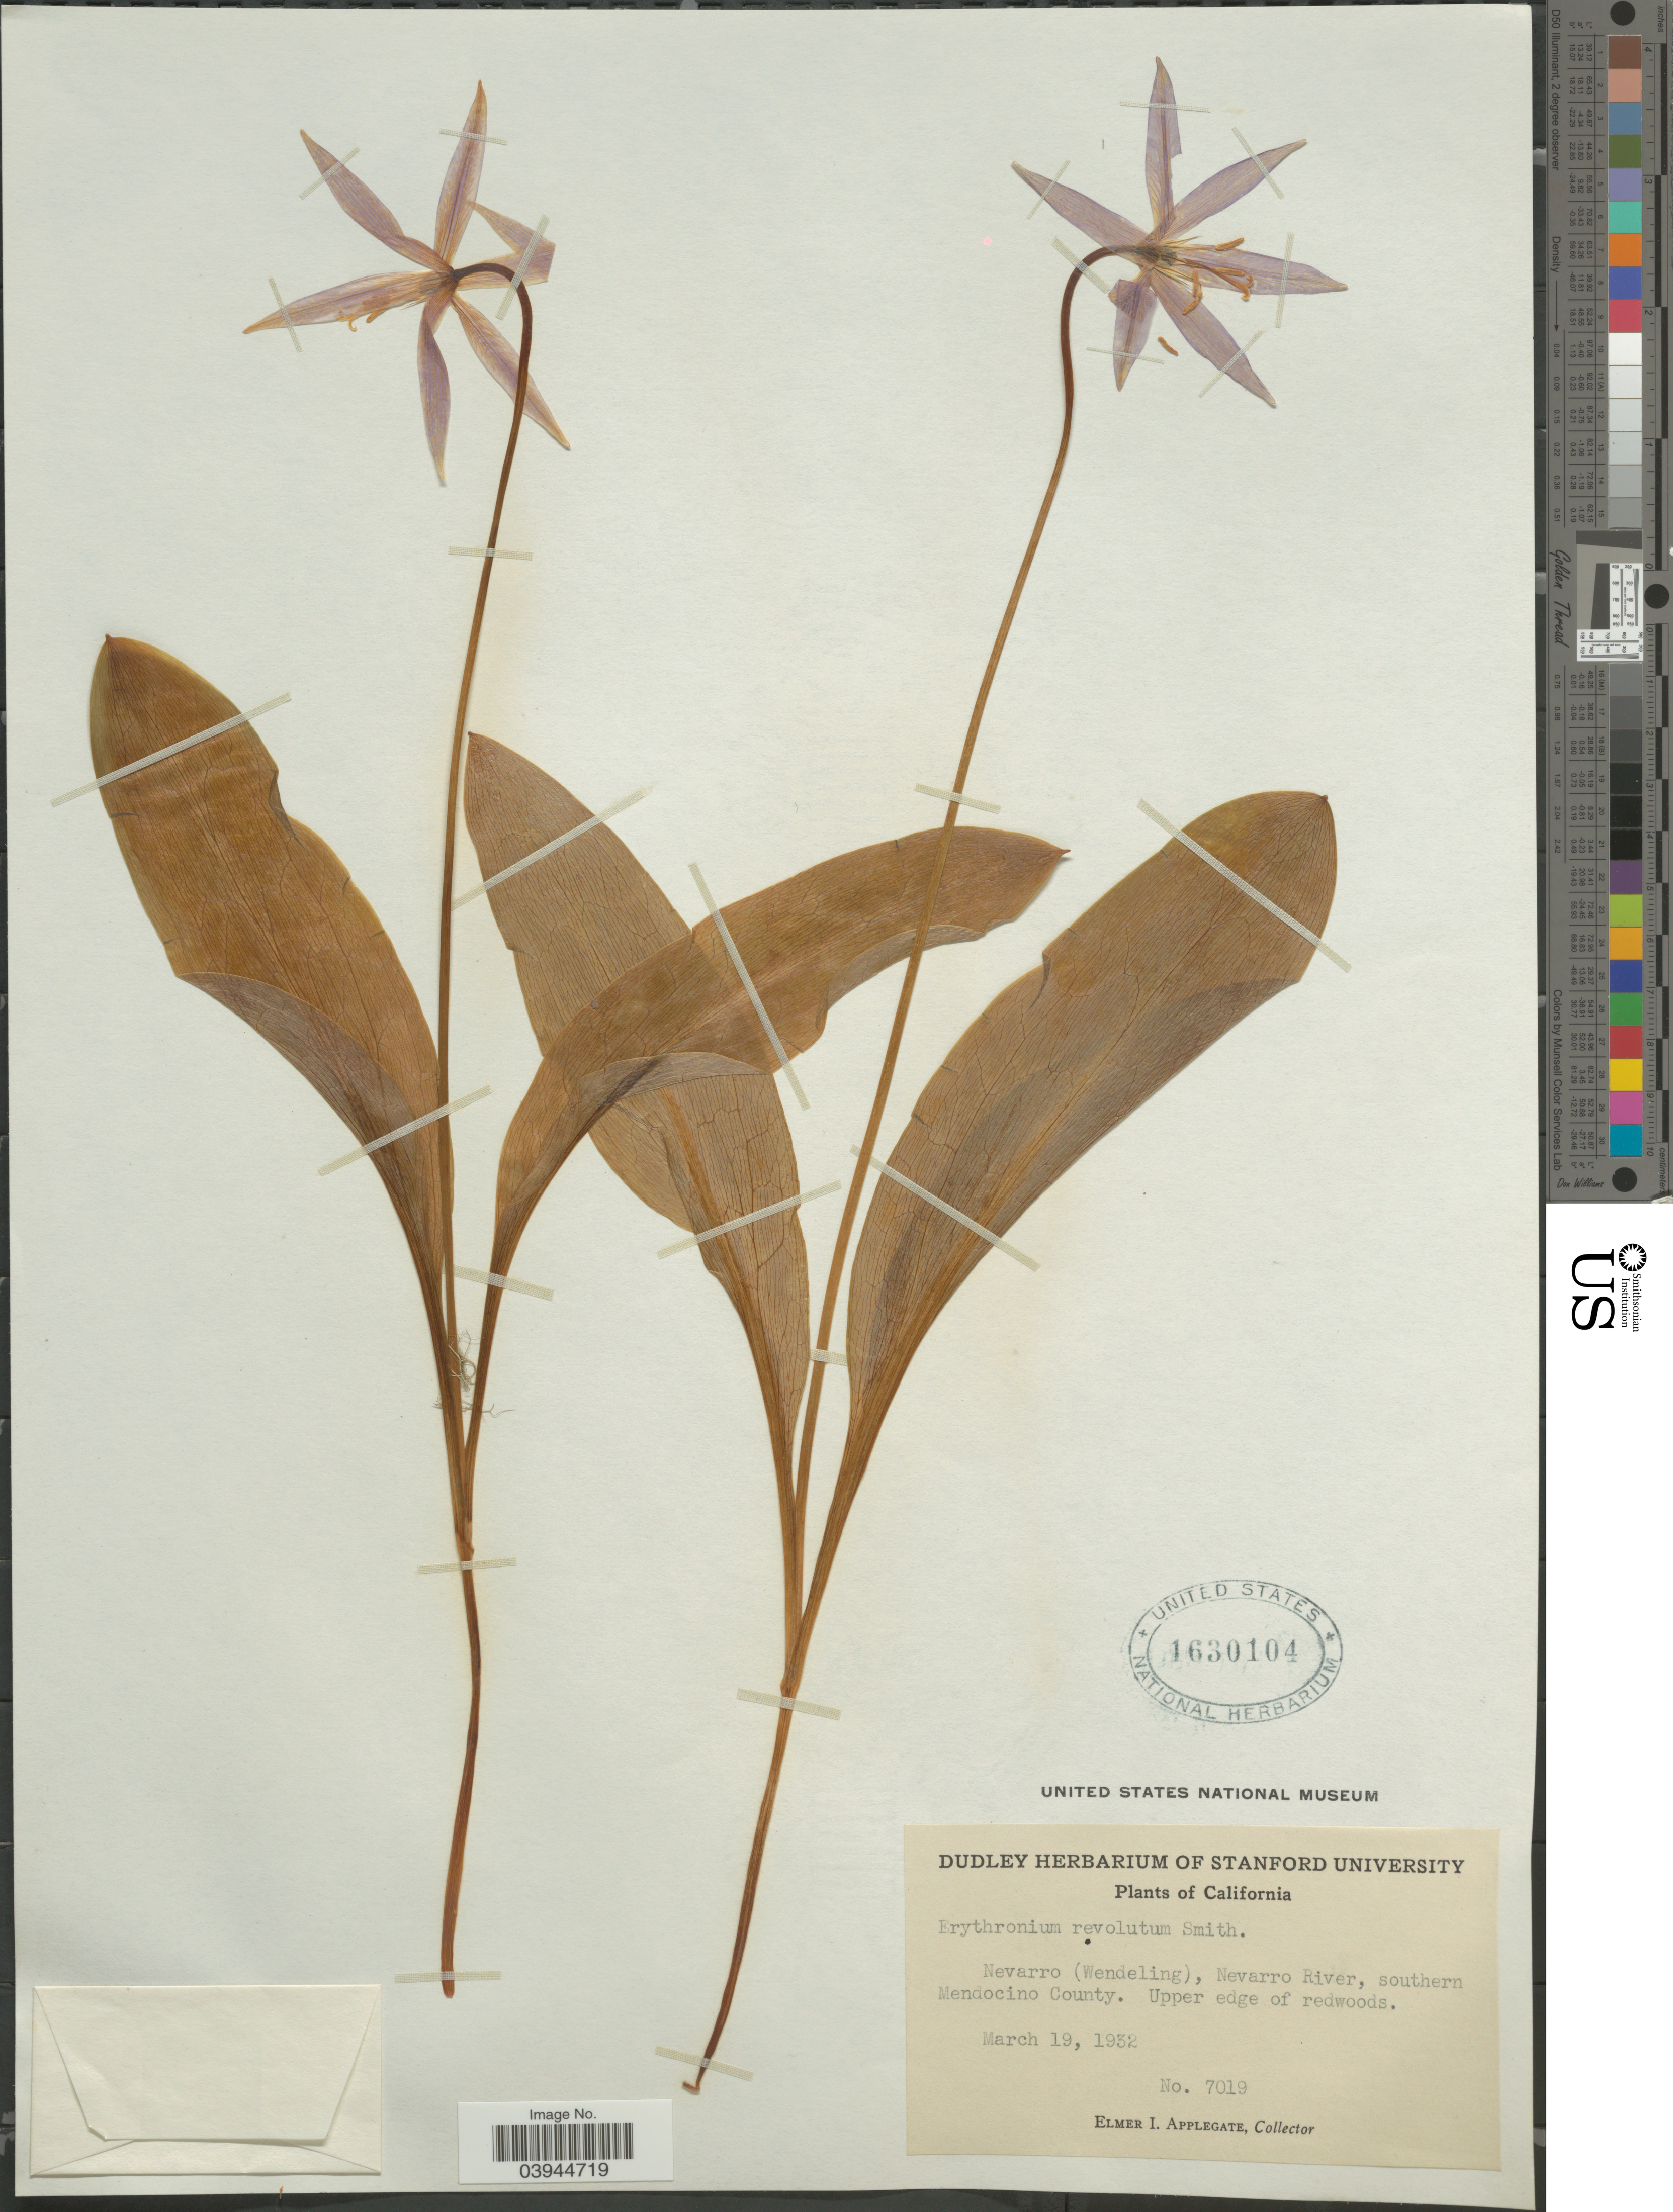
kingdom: Plantae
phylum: Tracheophyta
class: Liliopsida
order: Liliales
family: Liliaceae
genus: Erythronium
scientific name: Erythronium revolutum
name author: Sm.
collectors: E. I. Applegate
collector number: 7019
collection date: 1932-03-19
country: United States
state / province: California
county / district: Mendocino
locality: Nevarro (Wendeling), Navarro River, southern Mendocino County. Upper edge of redwoods.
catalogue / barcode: US 1630104